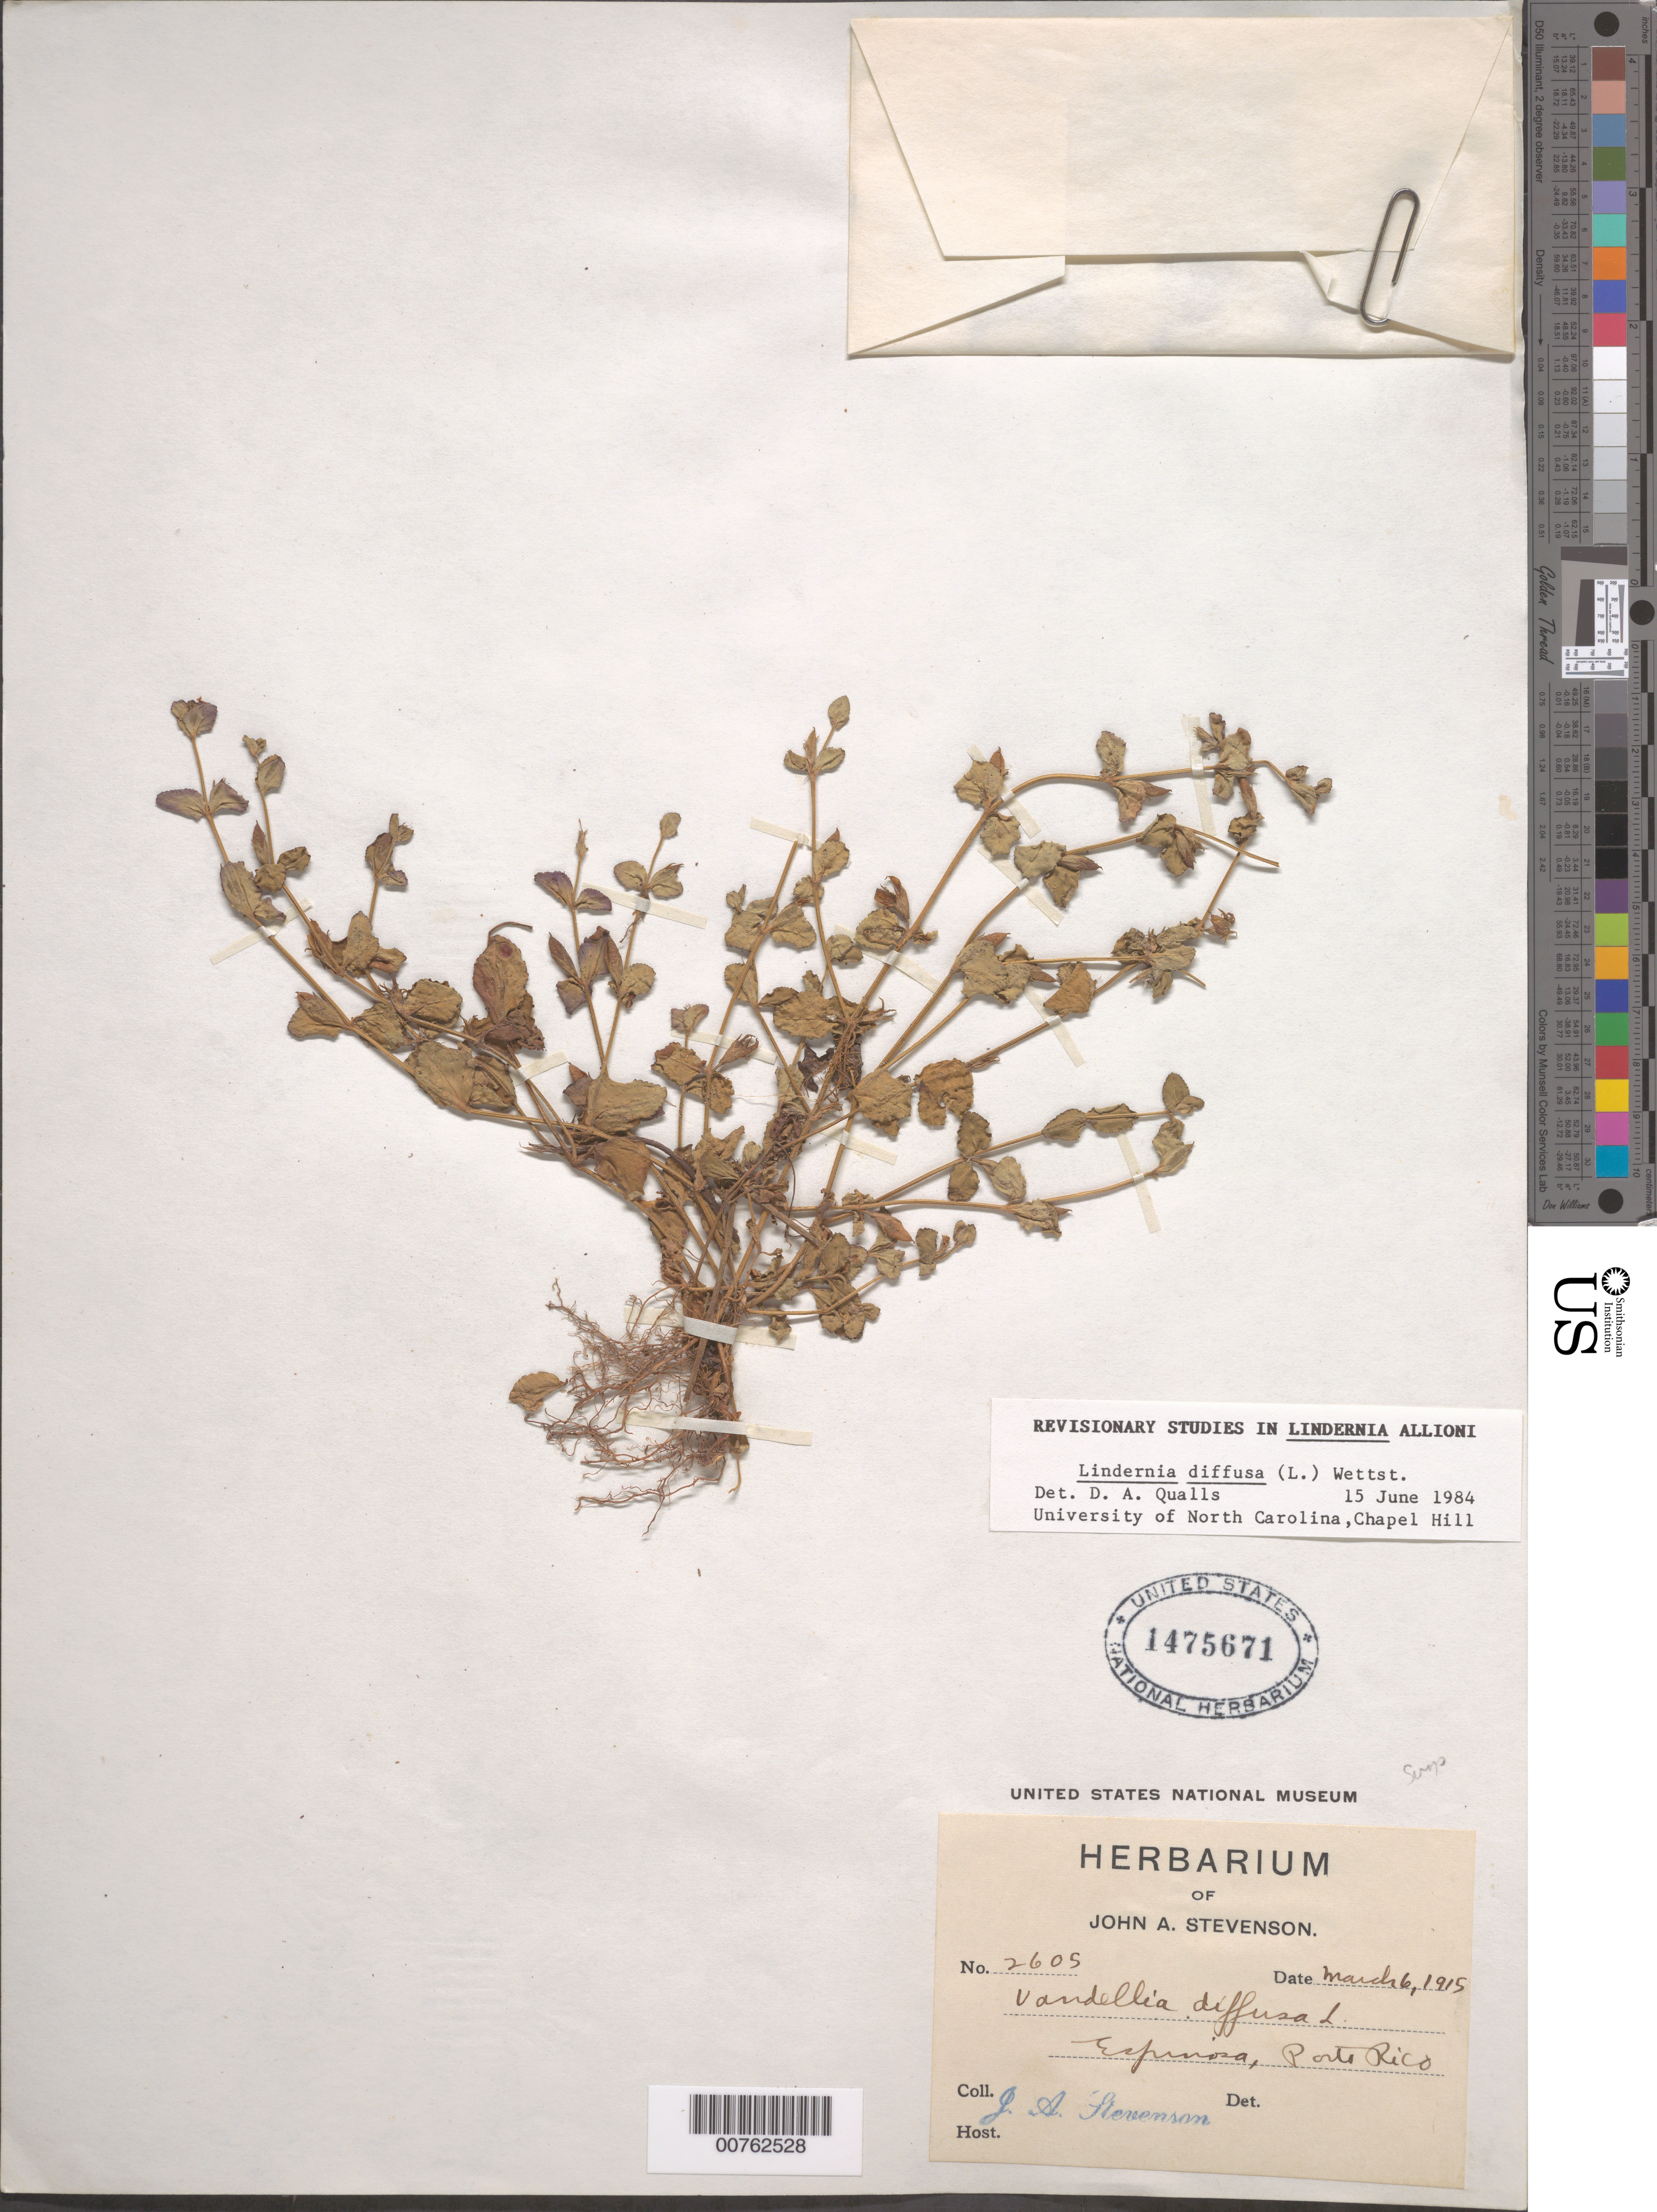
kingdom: Plantae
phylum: Tracheophyta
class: Magnoliopsida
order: Lamiales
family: Linderniaceae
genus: Lindernia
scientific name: Lindernia diffusa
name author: (L.) Wettst.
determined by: Qualls, D. A.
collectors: J. Stevenson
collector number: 2605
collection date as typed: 06 Mar 1915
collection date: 1915-03-06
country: Puerto Rico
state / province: Vega Alta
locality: Espinosa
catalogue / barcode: US 1475671